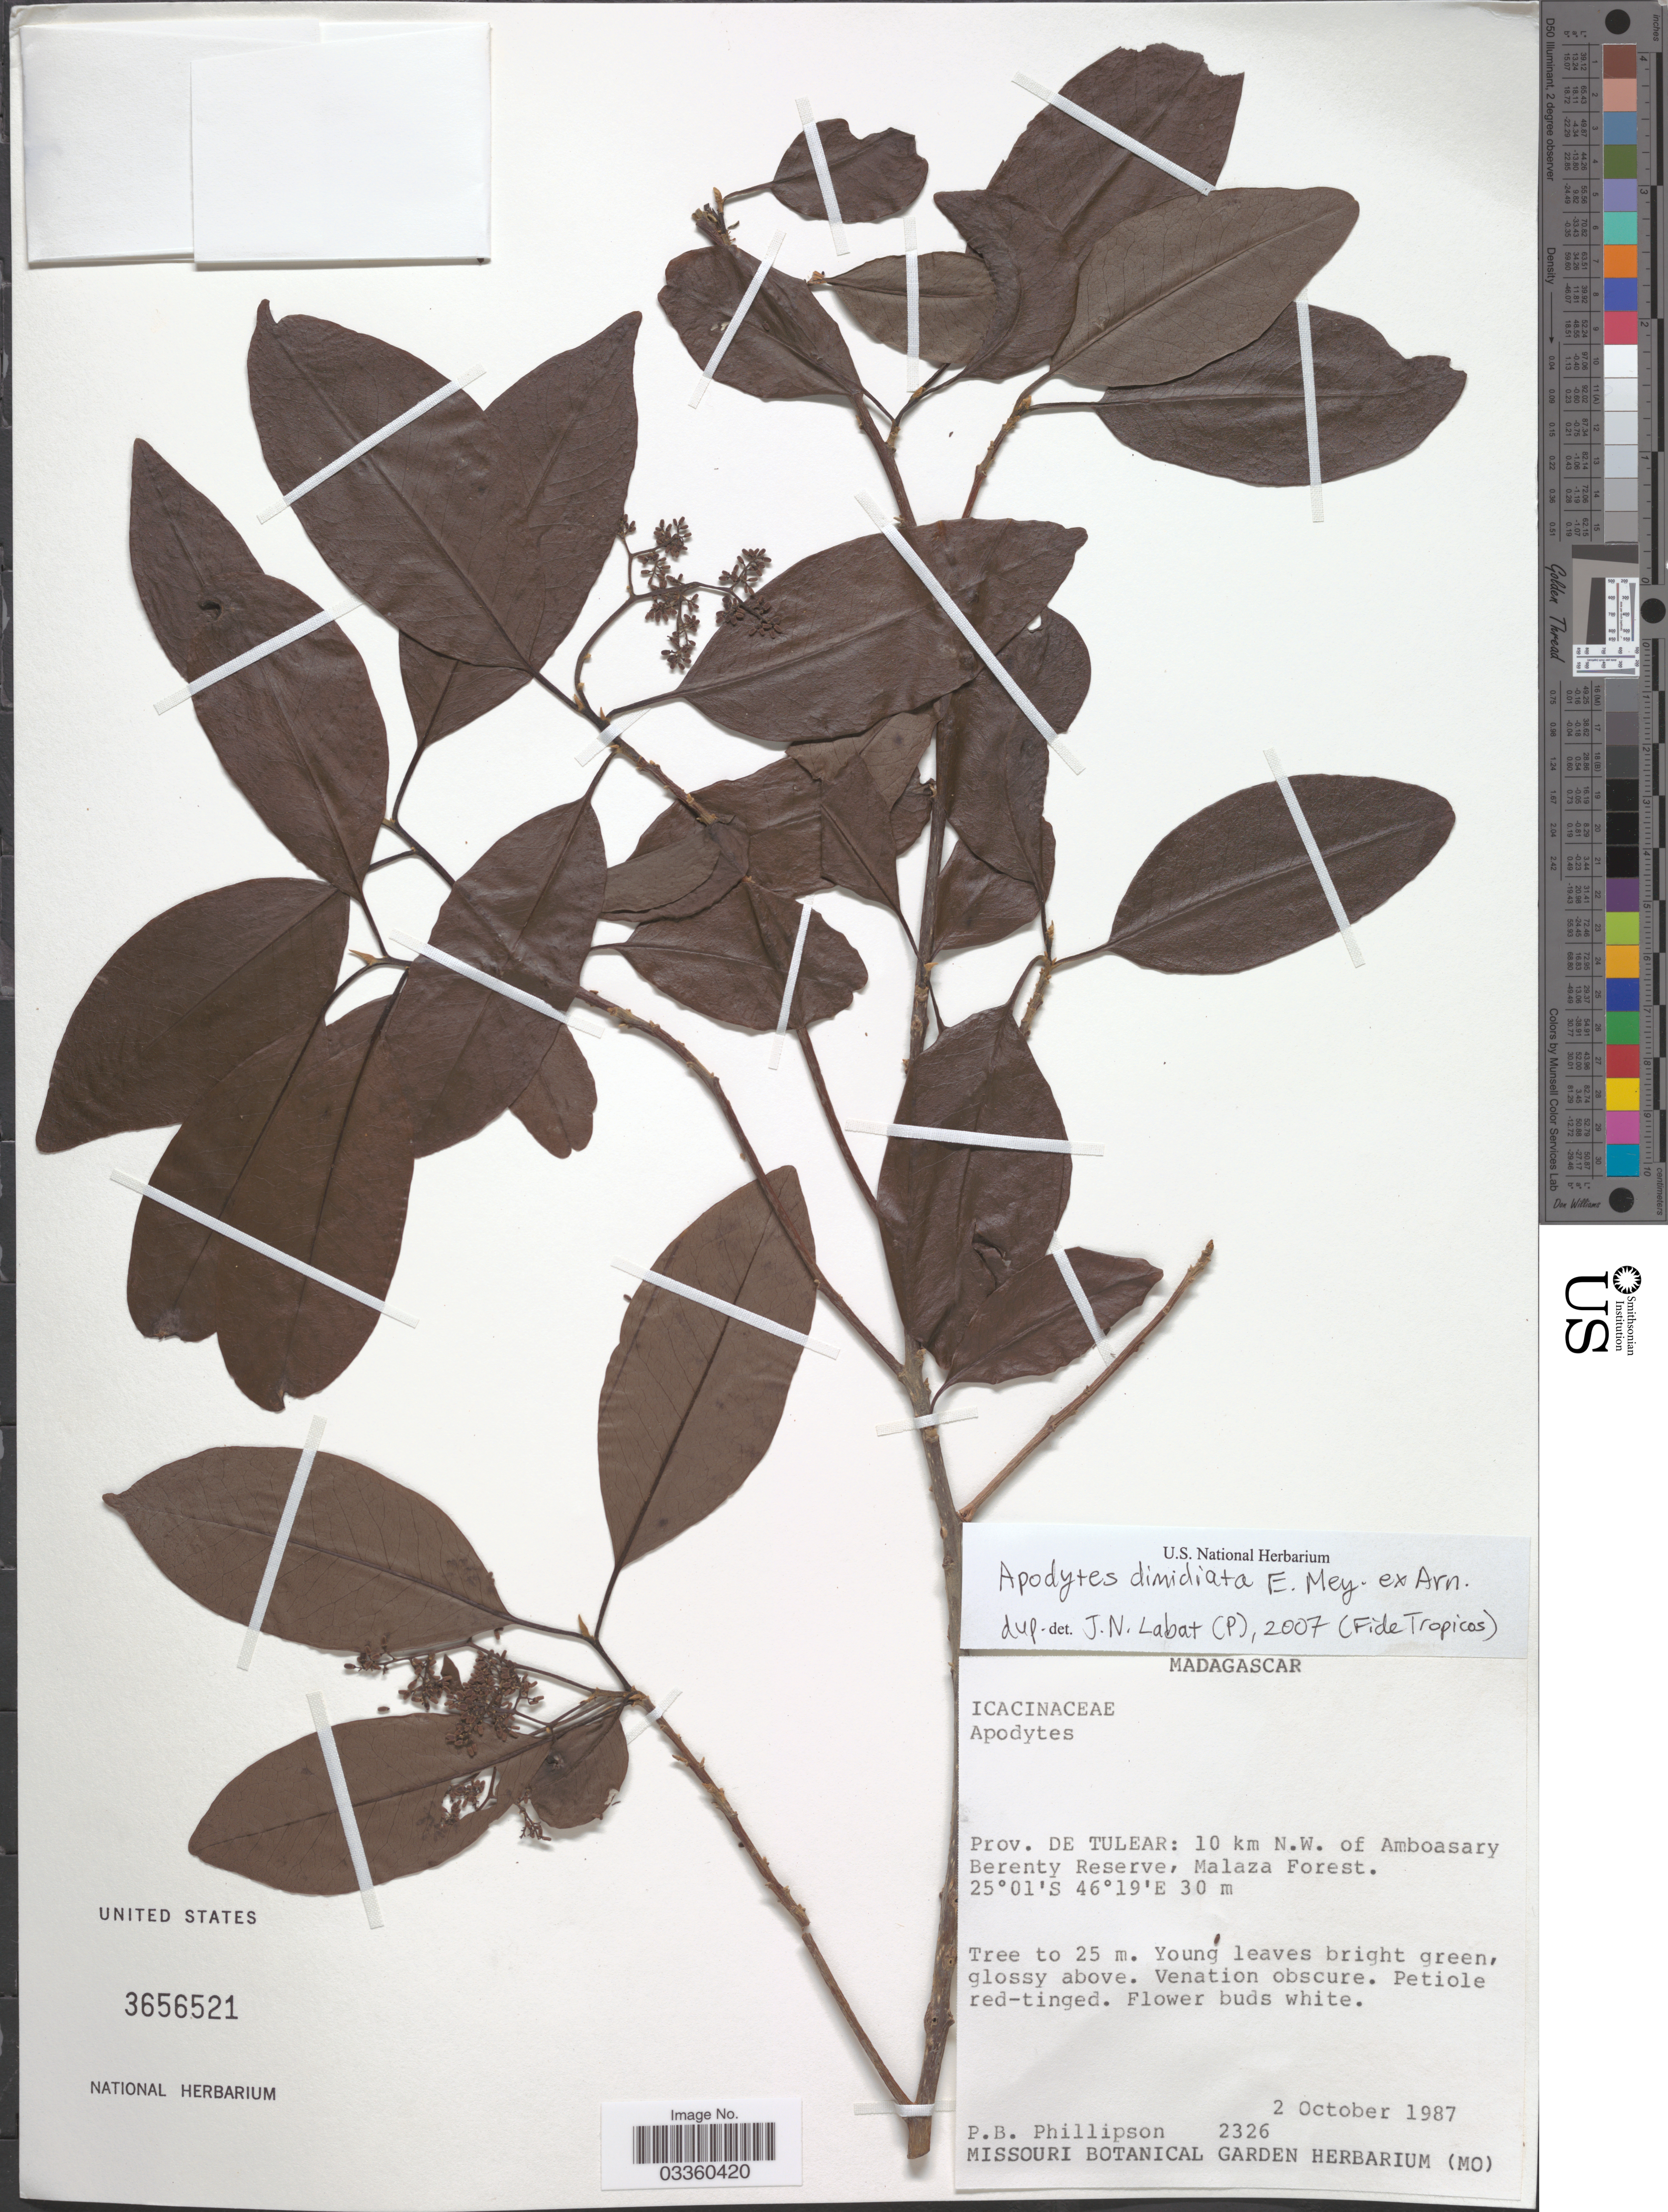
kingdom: Plantae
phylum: Tracheophyta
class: Magnoliopsida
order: Metteniusales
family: Metteniusaceae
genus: Apodytes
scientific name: Apodytes dimidiata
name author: E. Mey. ex Arn.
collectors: P. B. Phillipson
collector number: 2326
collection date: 1987-10-02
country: Madagascar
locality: Prov. de Tulear: 10 km N.W. of Amboasary Berenty Reserve, Malaza Forest.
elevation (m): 30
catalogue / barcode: US 3656521